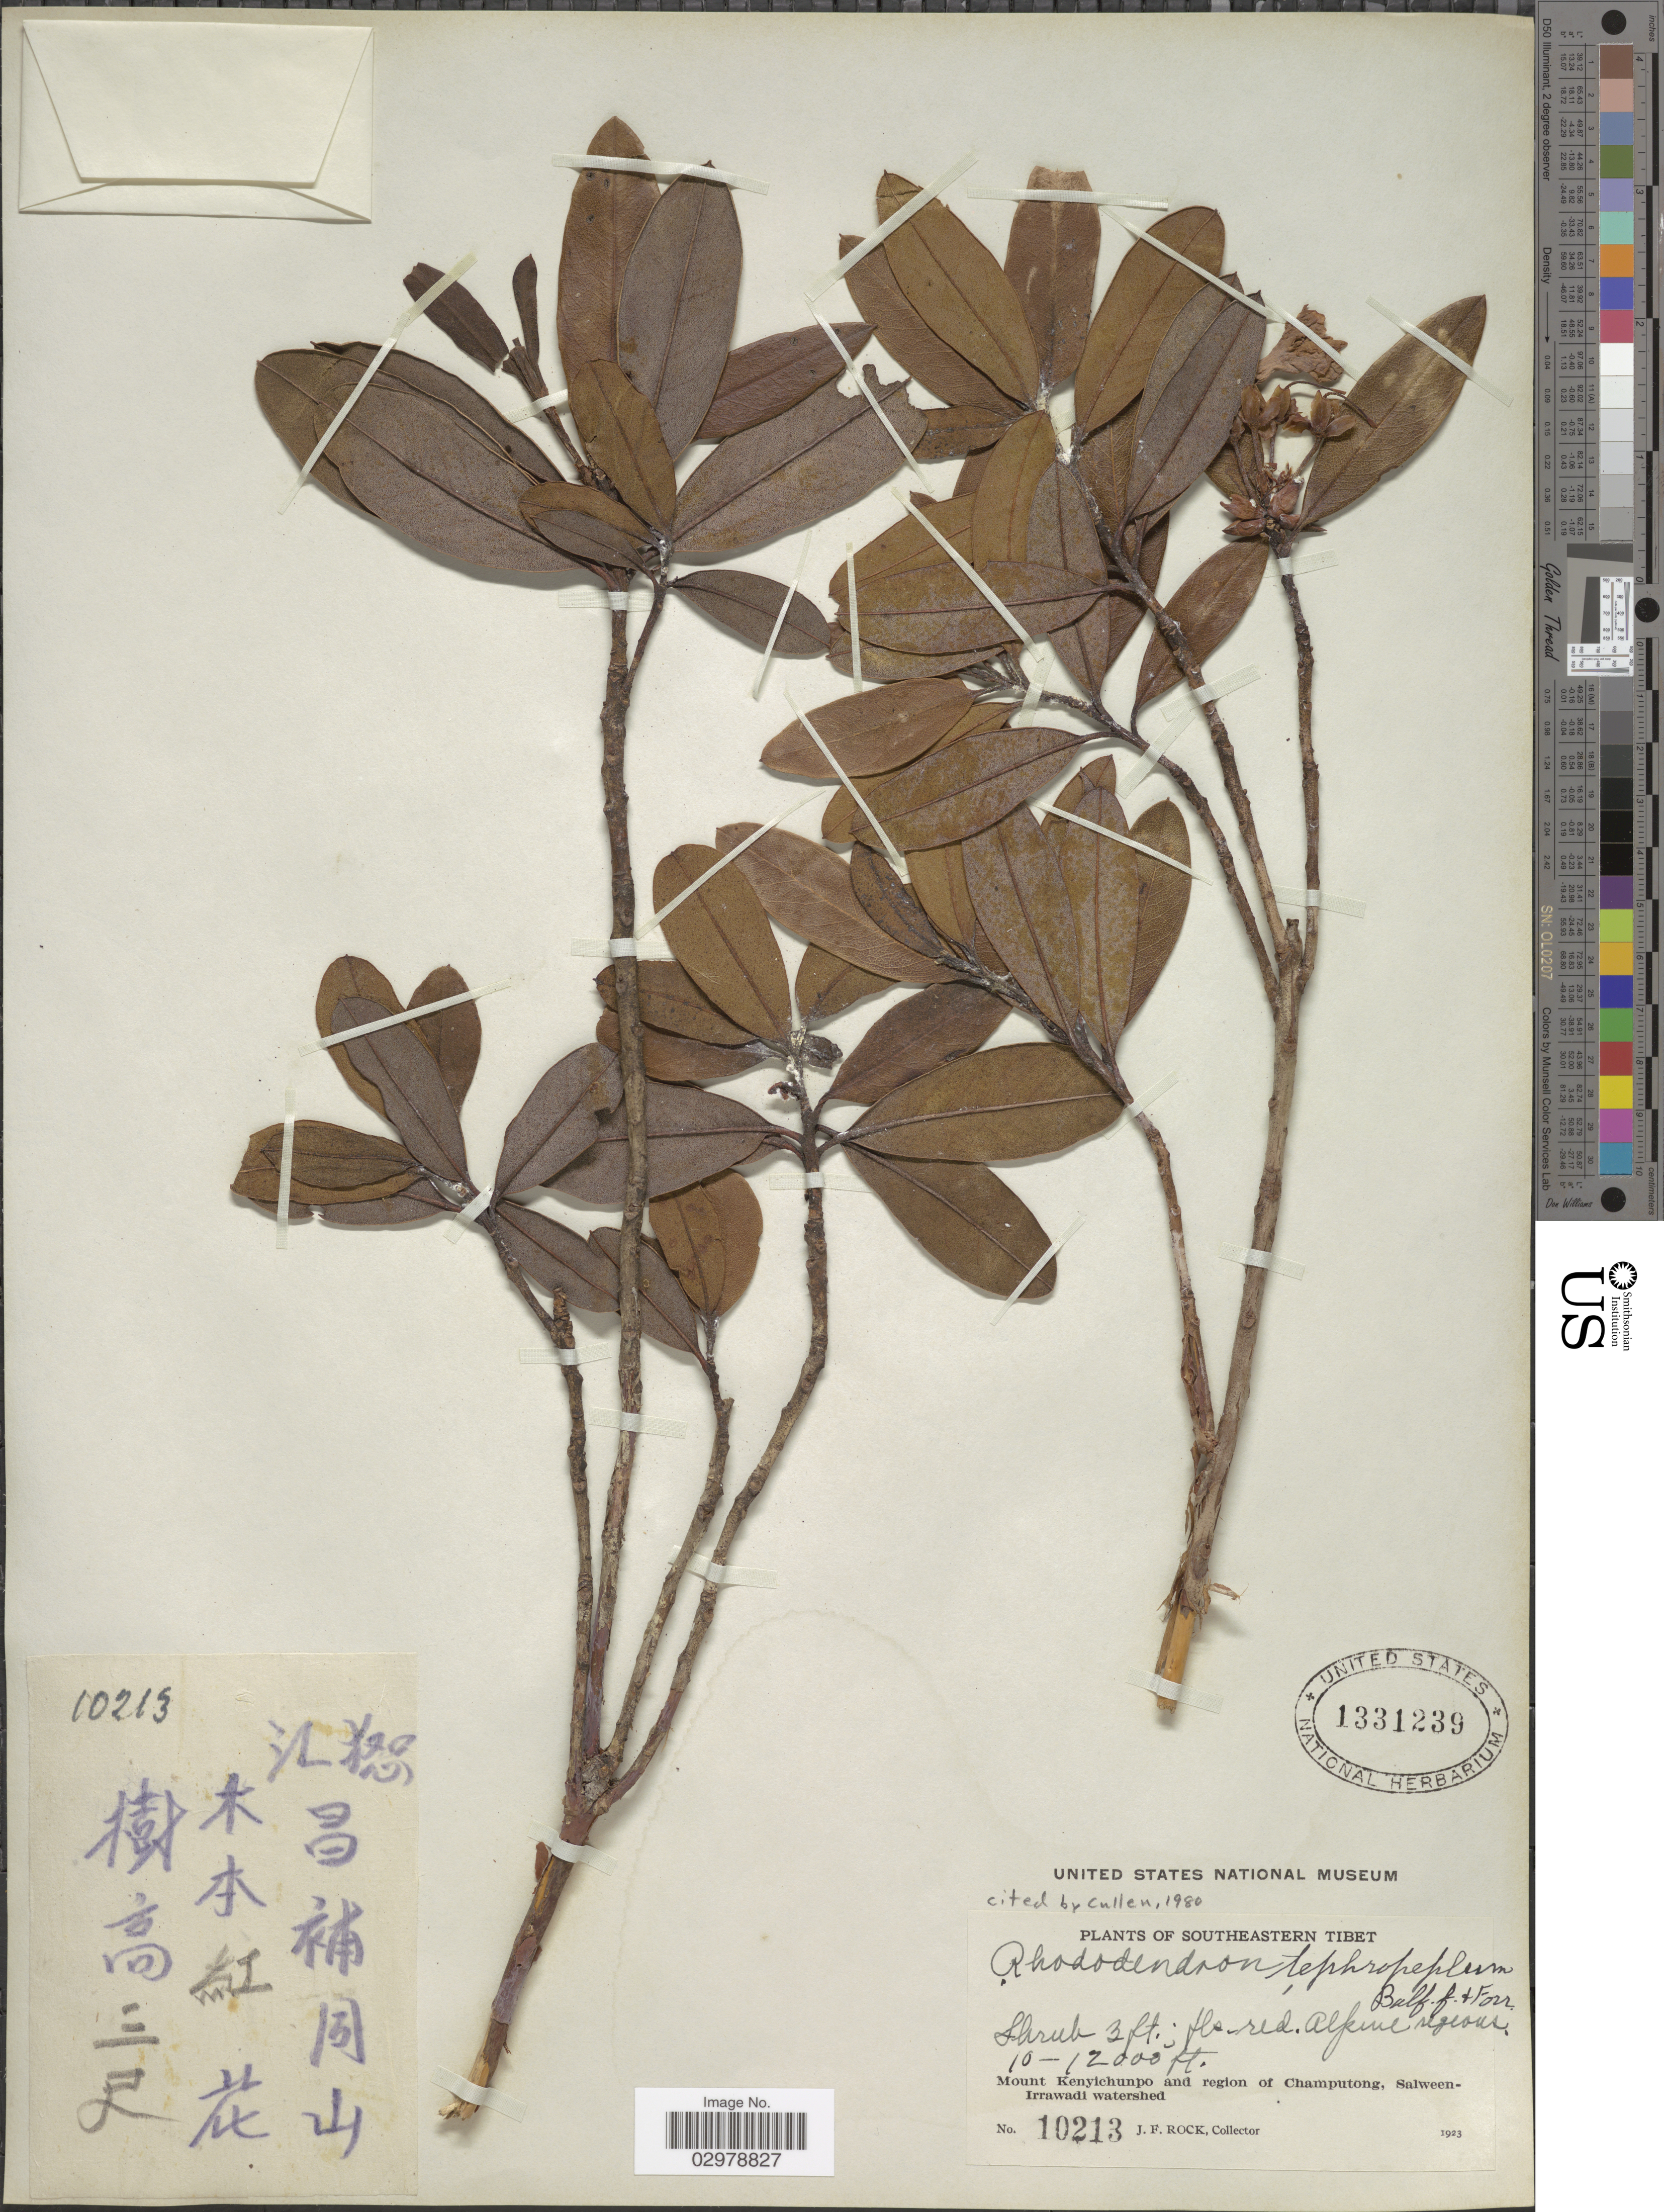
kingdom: Plantae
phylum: Tracheophyta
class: Magnoliopsida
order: Ericales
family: Ericaceae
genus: Rhododendron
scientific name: Rhododendron tephropeplum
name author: Balf. f. & Farrer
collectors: J. Rock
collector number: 10213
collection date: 1923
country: China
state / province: Xizang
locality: Southeastern Tibet. Mount Kenyichunpo and region of Champutong, Salween-Irrawadi watershed.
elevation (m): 3048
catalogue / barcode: US 1331239